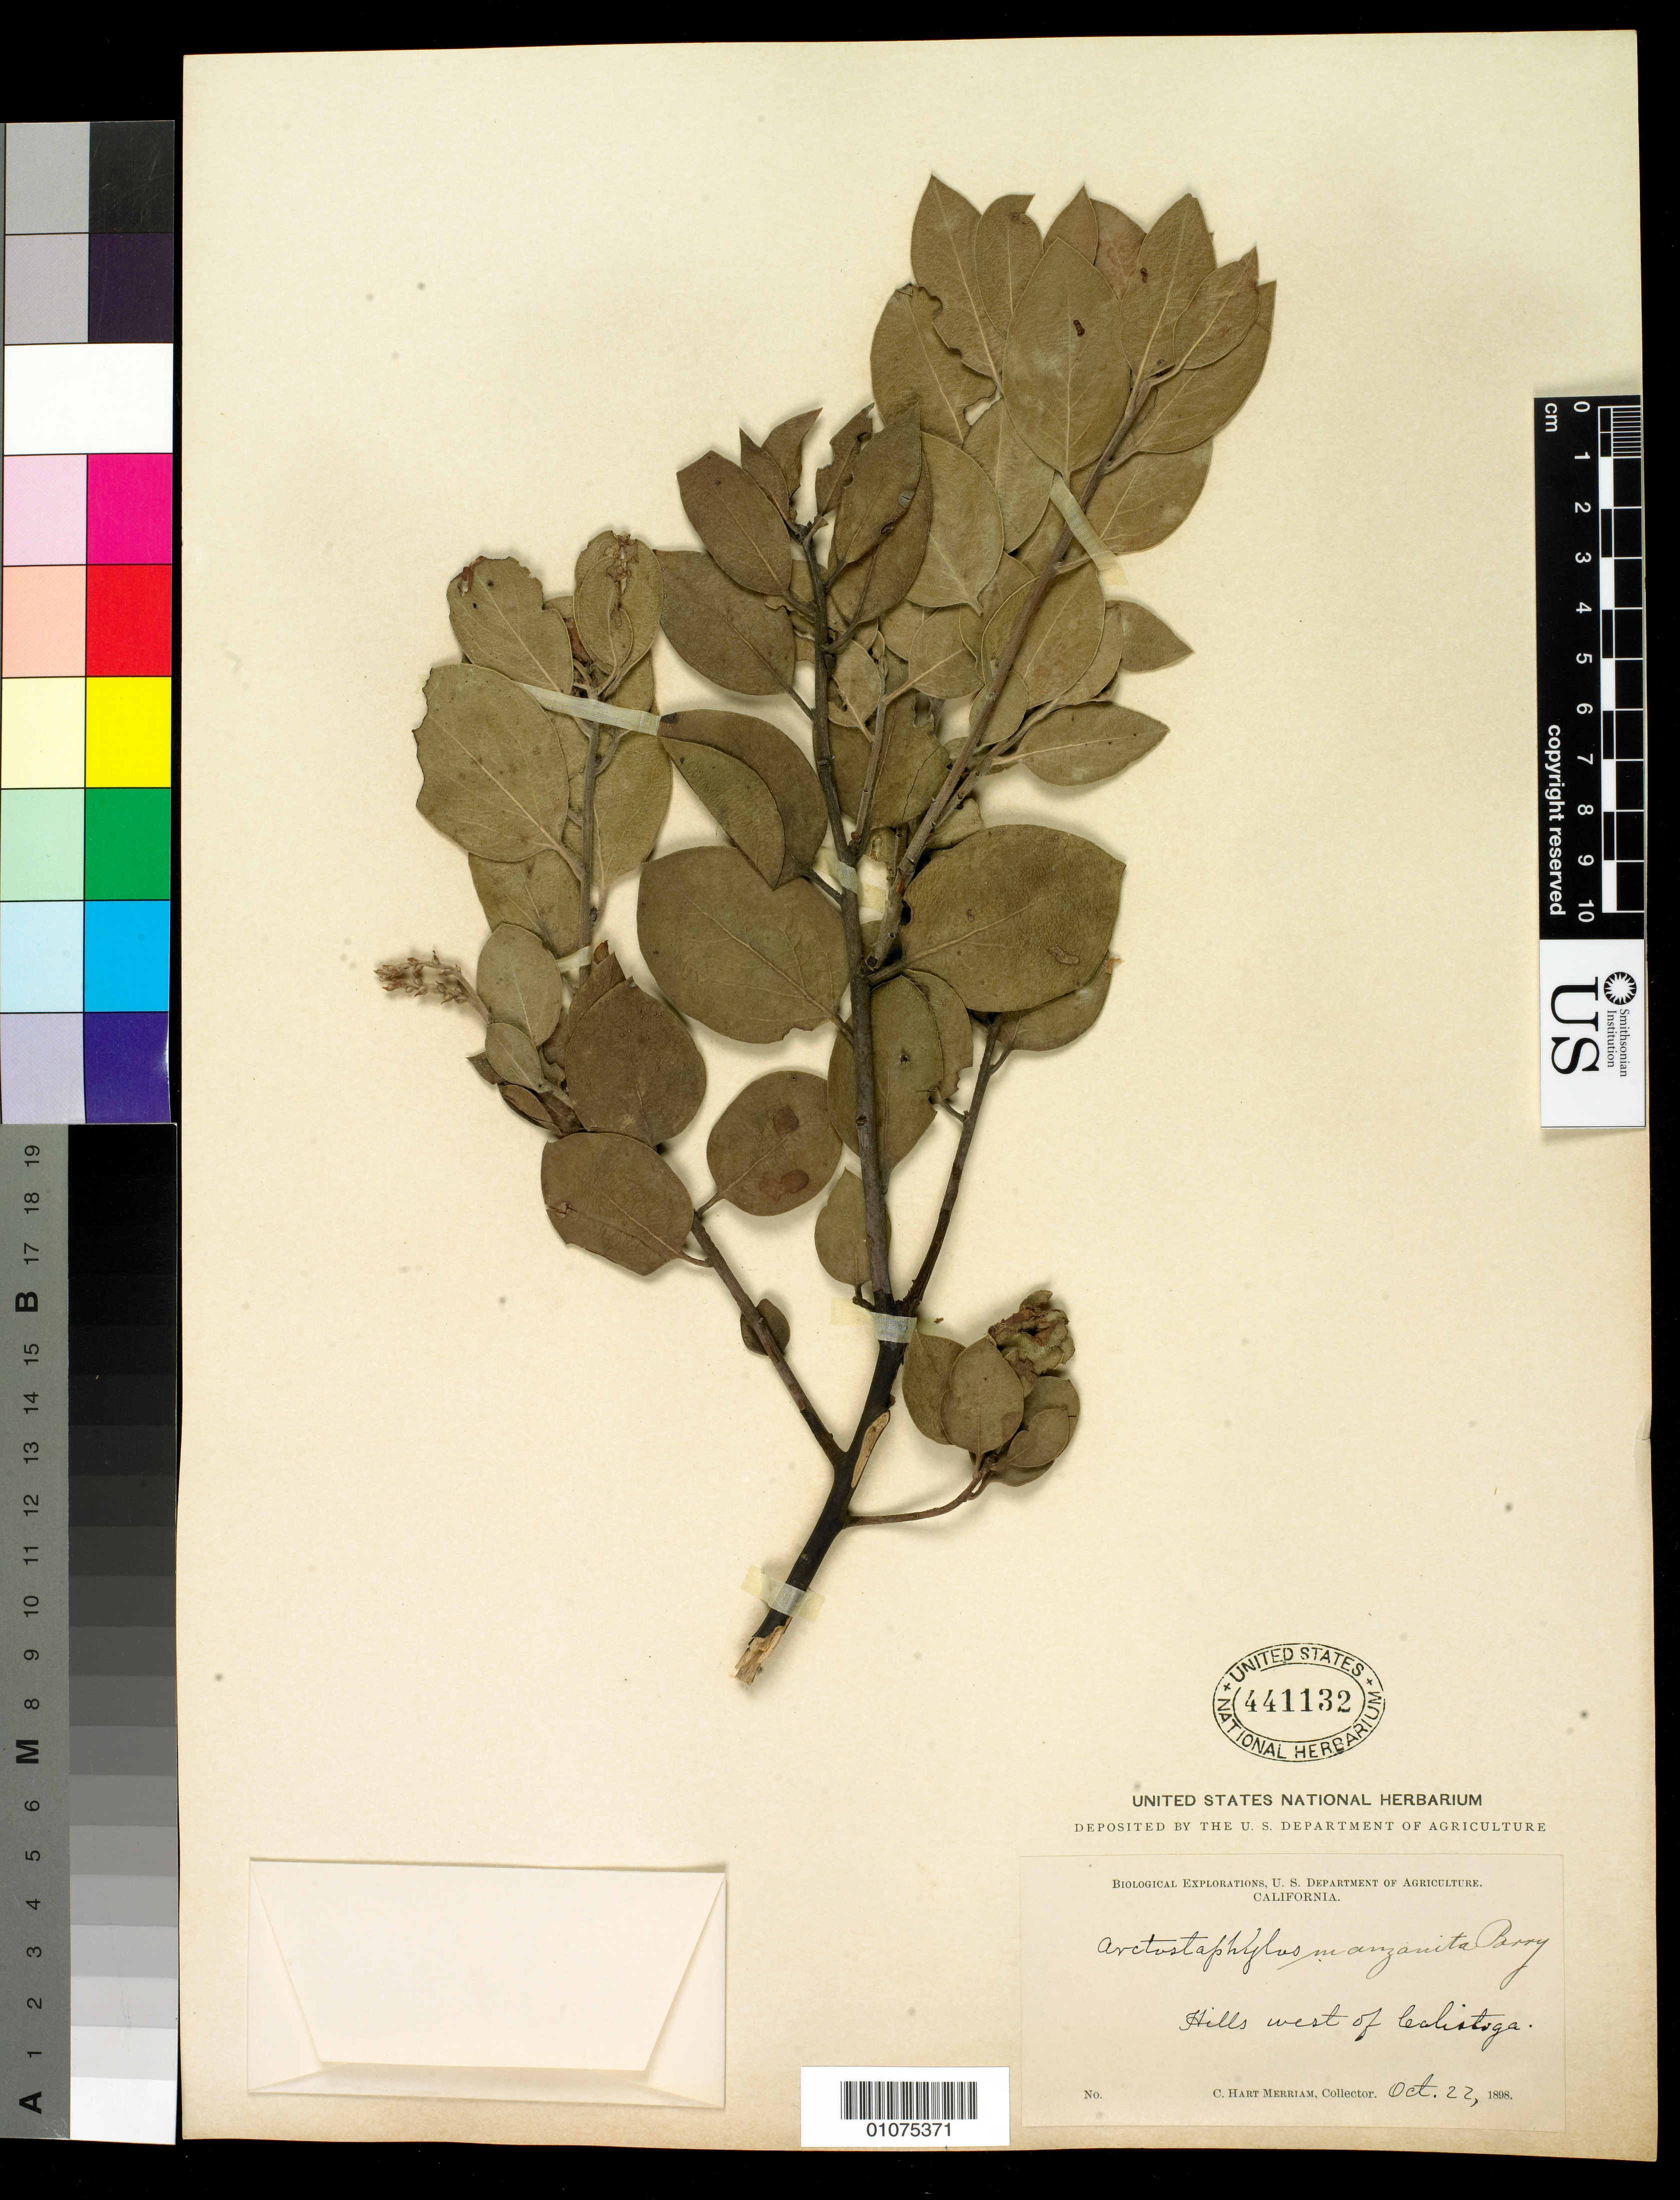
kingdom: Plantae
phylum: Tracheophyta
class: Magnoliopsida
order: Ericales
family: Ericaceae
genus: Arctostaphylos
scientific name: Arctostaphylos manzanita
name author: Parry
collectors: C. Merriam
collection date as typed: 22 Oct 1898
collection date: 1898-10-22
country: United States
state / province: California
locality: hills west of Calistoga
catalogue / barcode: US 441132